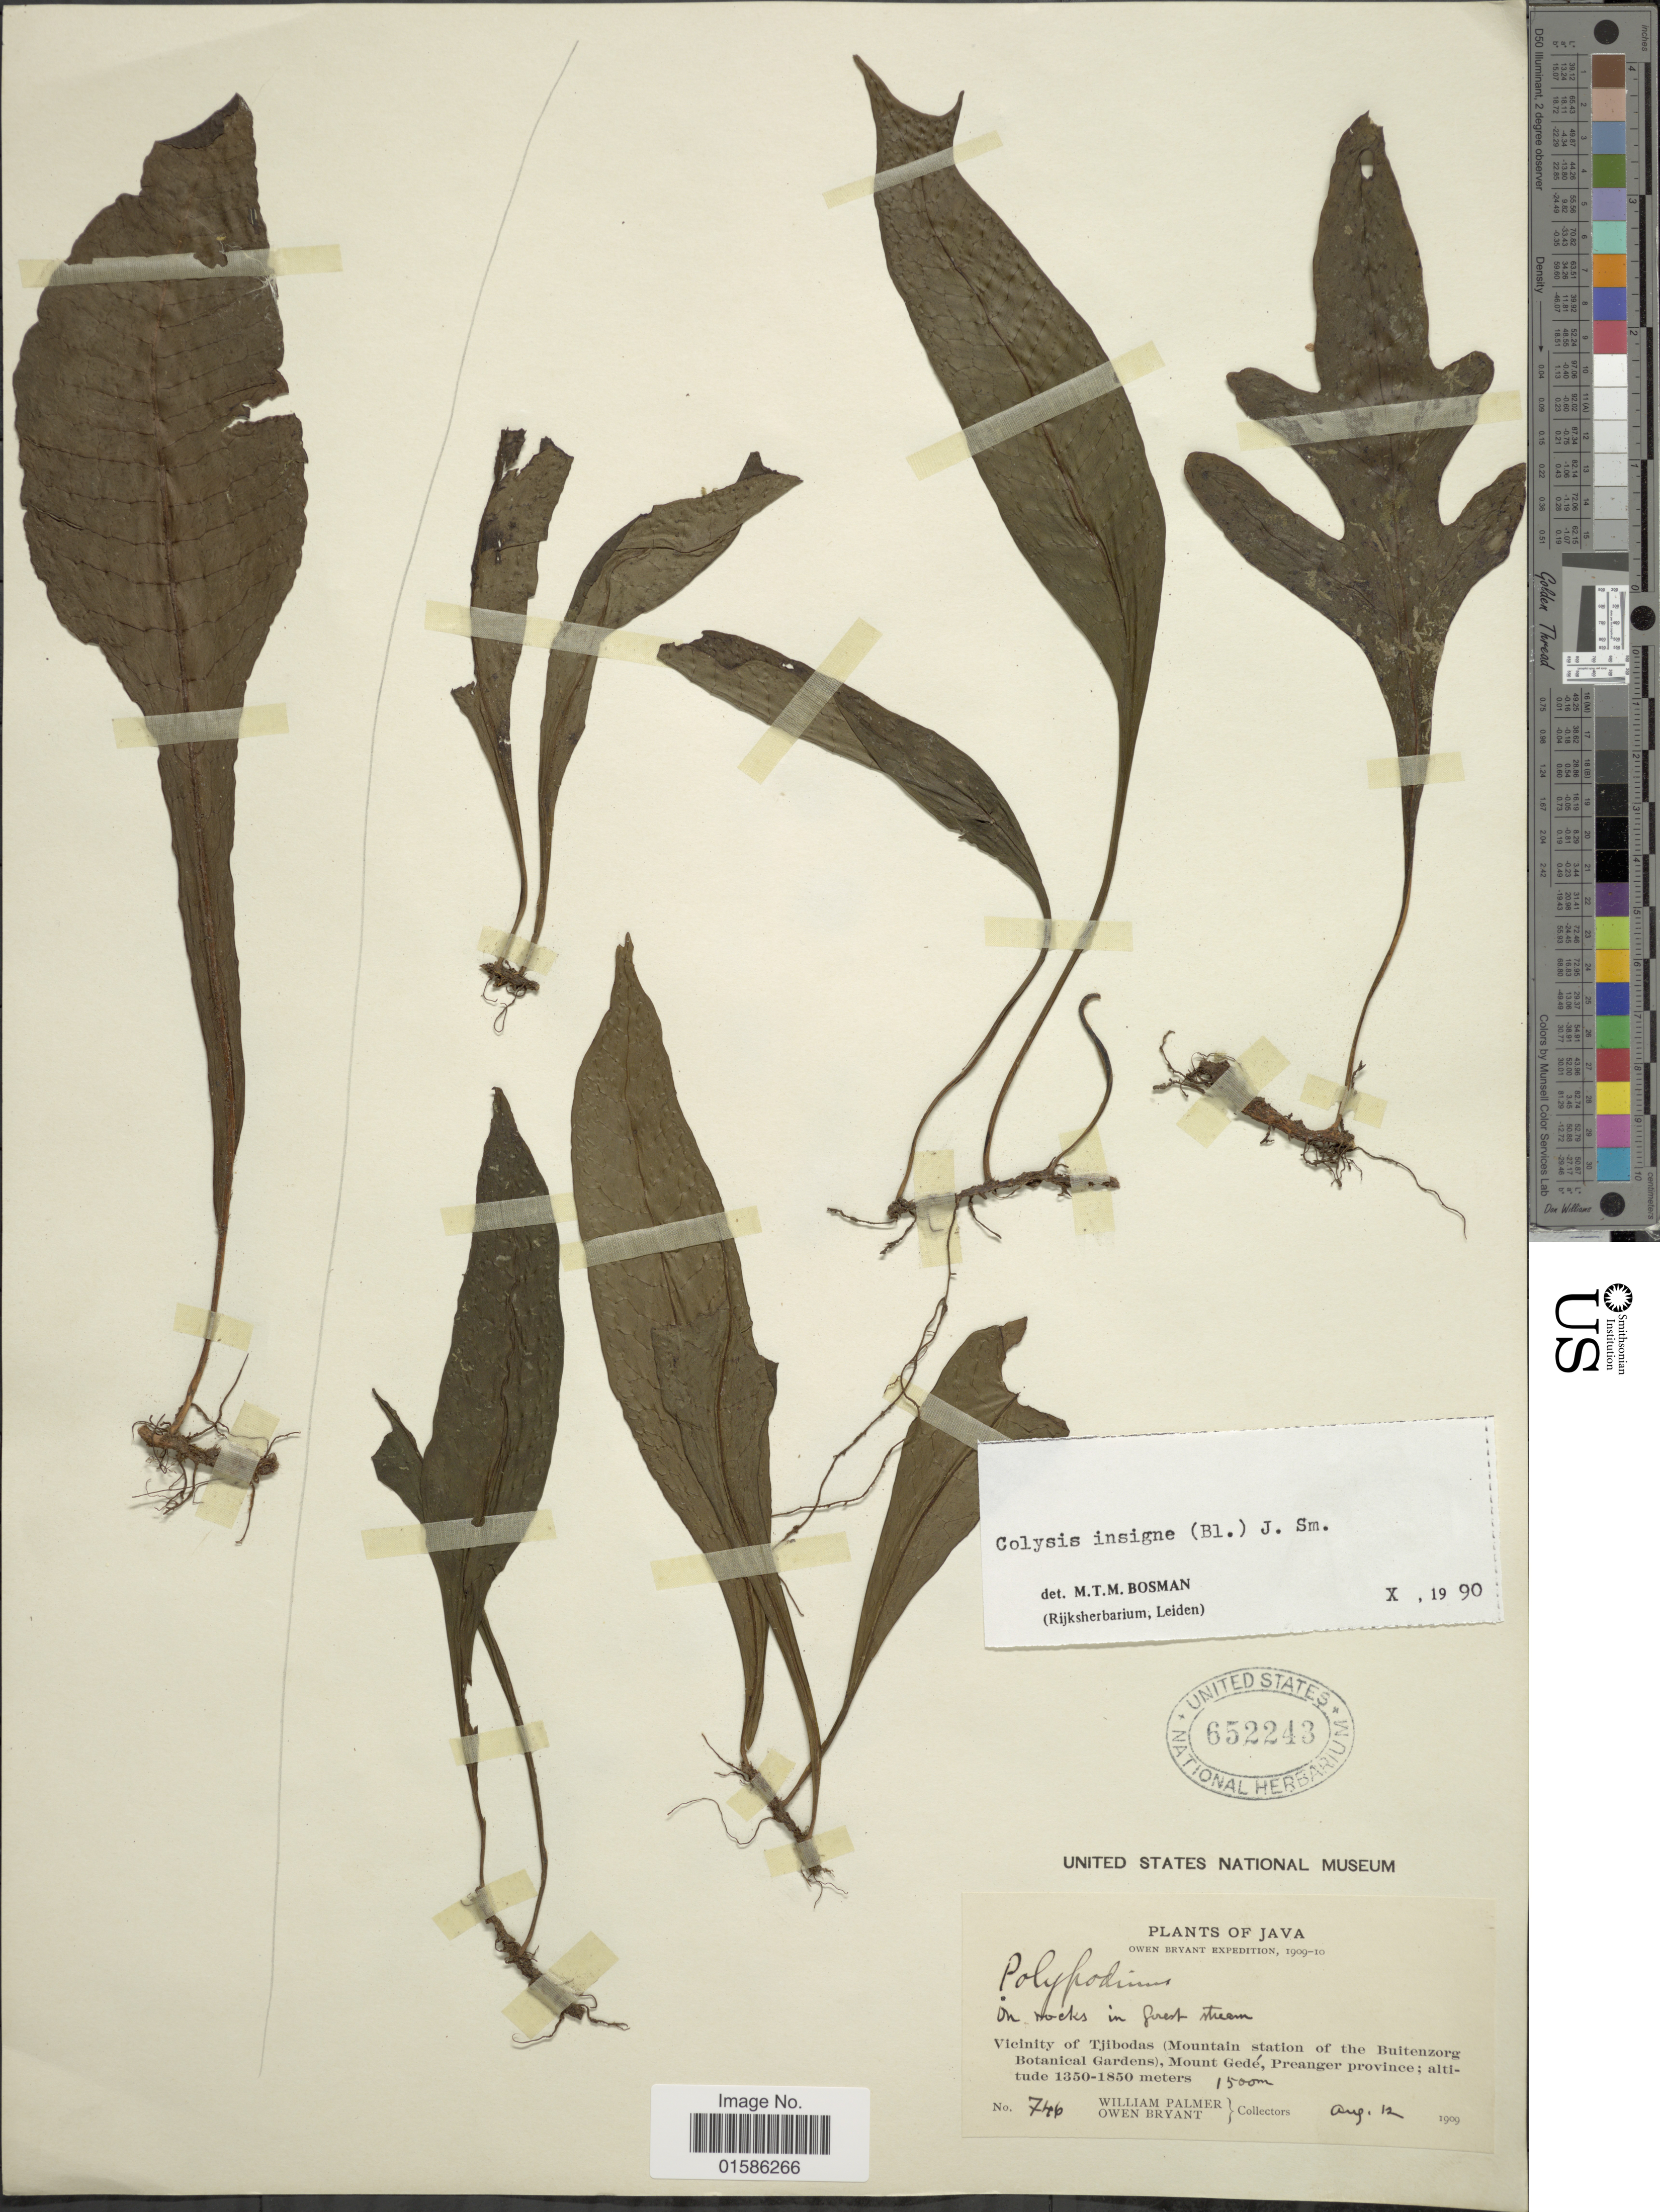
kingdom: Plantae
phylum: Tracheophyta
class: Polypodiopsida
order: Polypodiales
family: Polypodiaceae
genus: Microsorum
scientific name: Microsorum insigne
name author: (Blume) Copel.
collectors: W. Palmer & O. Bryant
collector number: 746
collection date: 1909-08-12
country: Indonesia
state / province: Java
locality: Vicinity of Tjibodas (Mountain station of the Buitenzorg Botanical Gardens), Mount Gedé, Preanger province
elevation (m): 1500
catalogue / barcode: US 652243